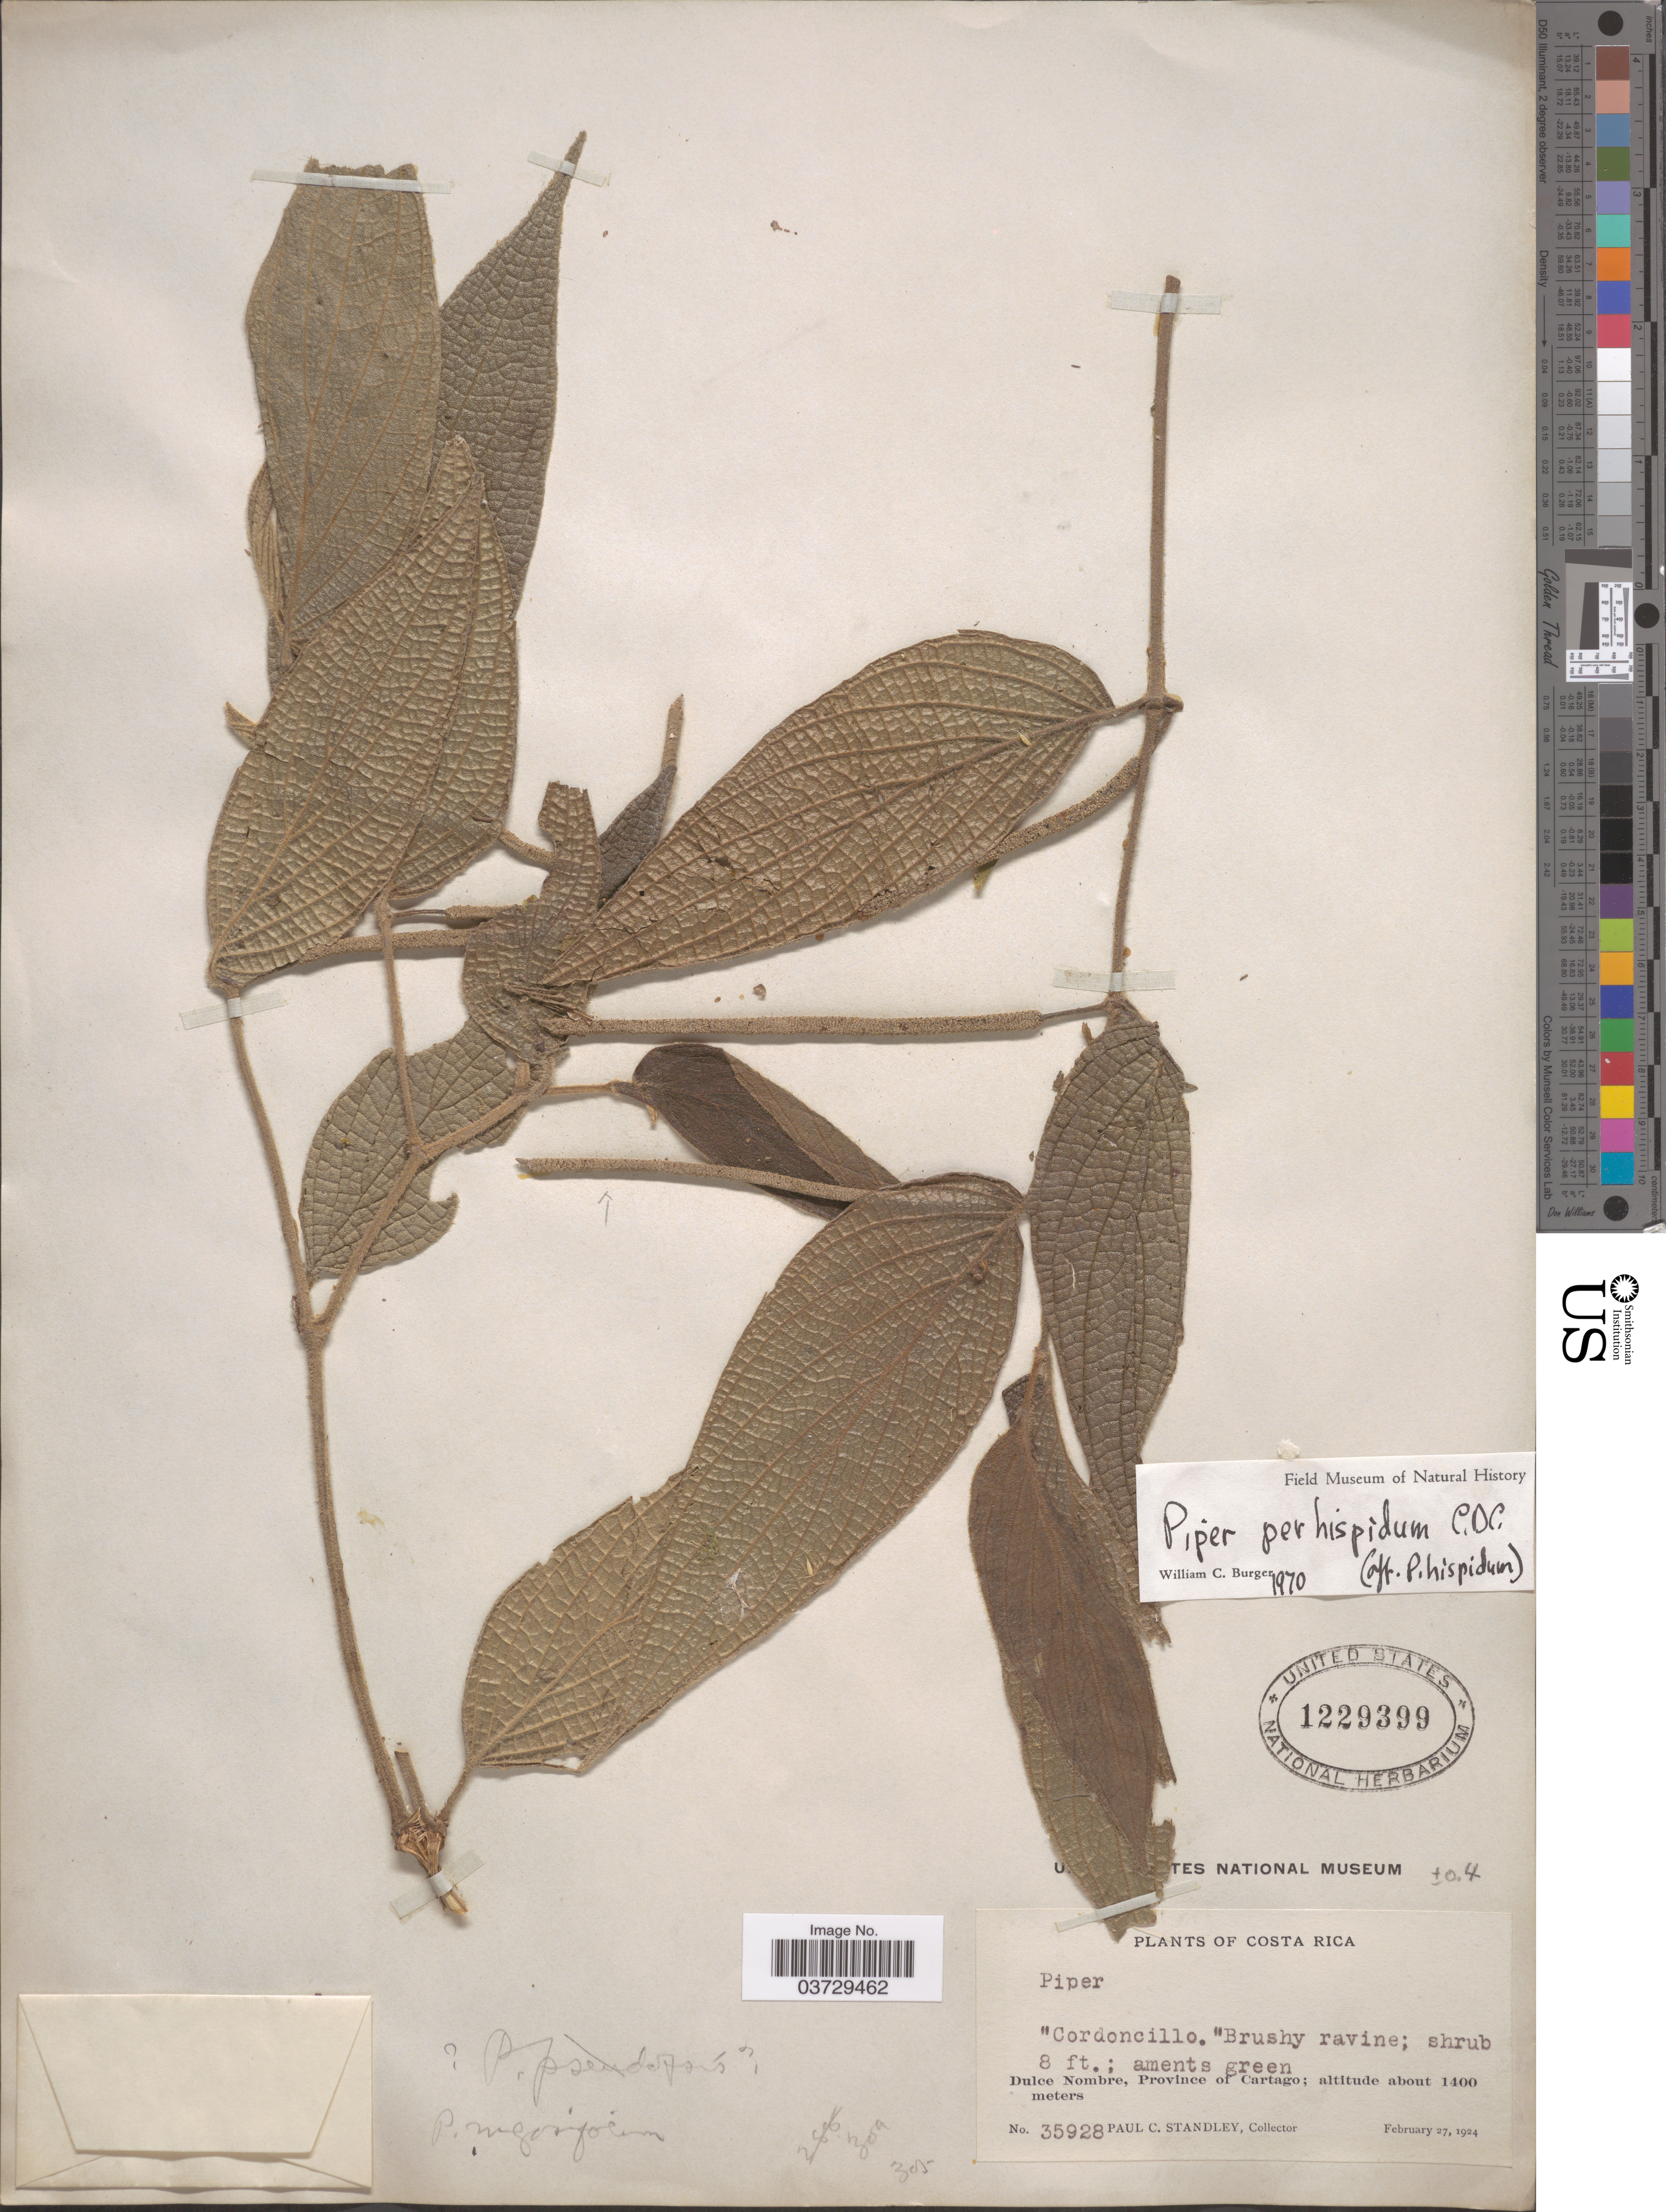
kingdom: Plantae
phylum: Tracheophyta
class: Magnoliopsida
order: Piperales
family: Piperaceae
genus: Piper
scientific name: Piper perhispidum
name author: C. DC.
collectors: P. C. Standley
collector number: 35928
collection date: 1924-02-27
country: Costa Rica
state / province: Cartago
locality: Dulce Nombre.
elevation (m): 1400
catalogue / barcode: US 1229399